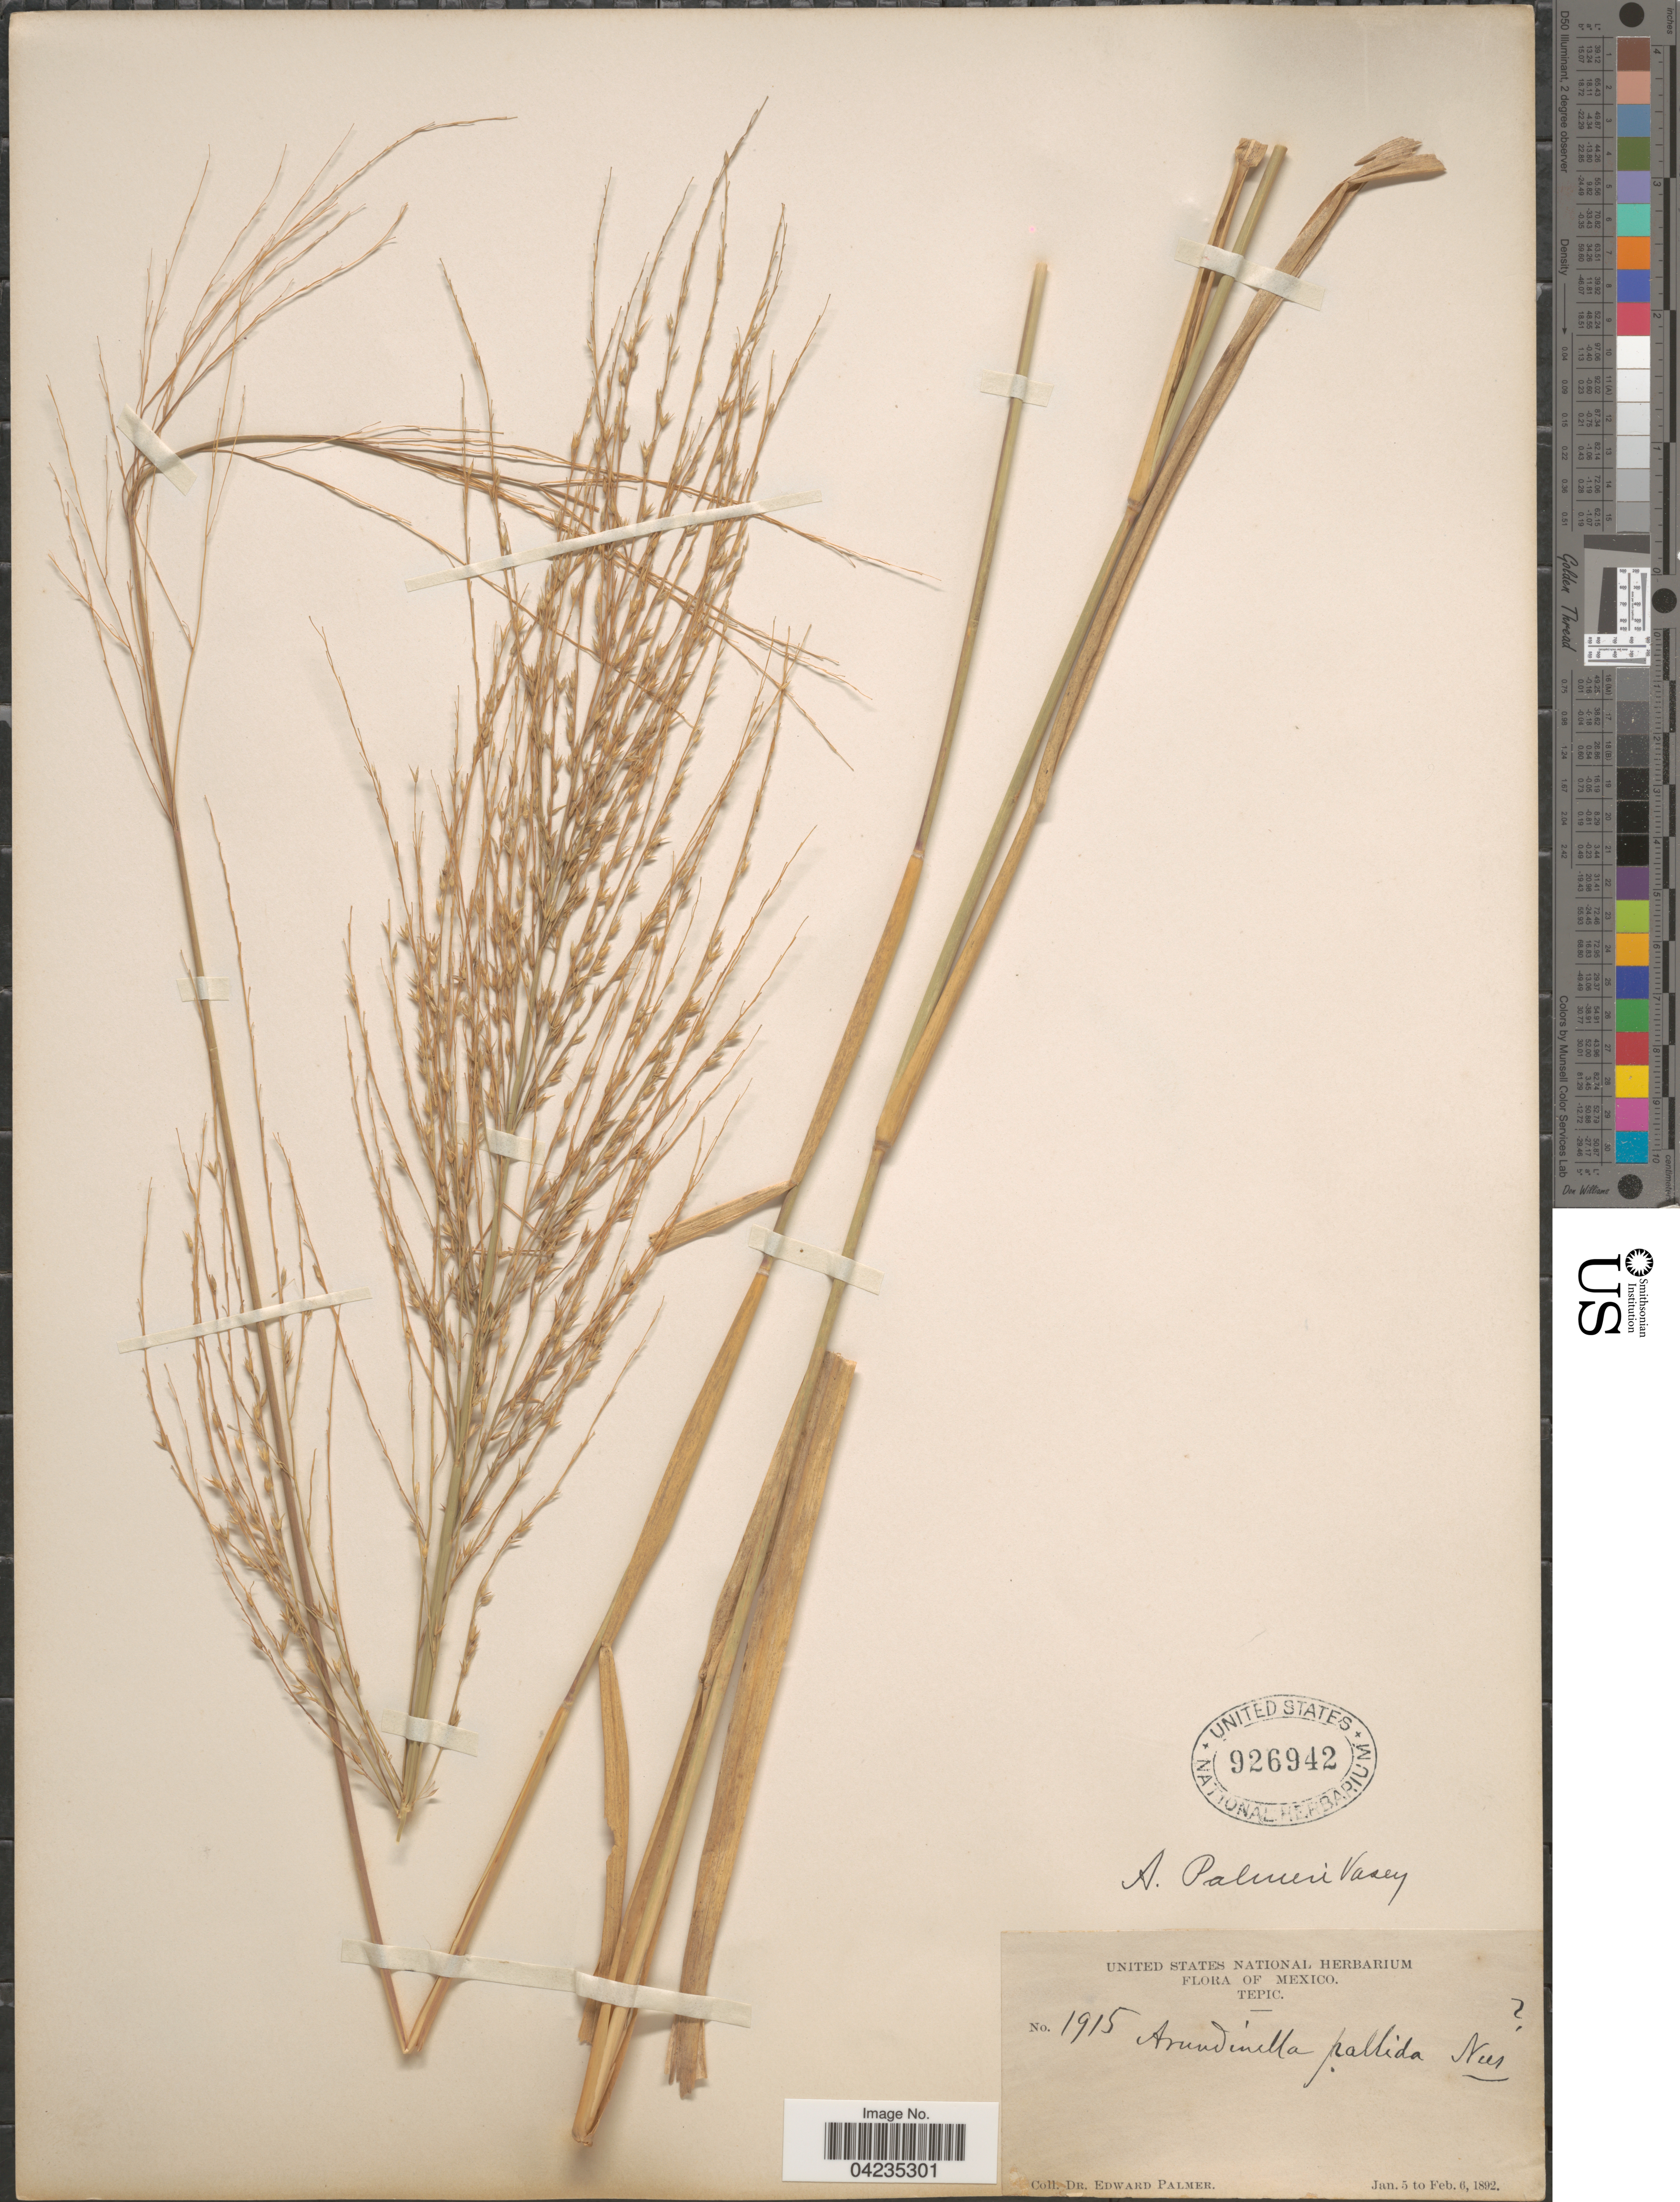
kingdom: Plantae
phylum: Tracheophyta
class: Liliopsida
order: Poales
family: Poaceae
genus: Arundinella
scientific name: Arundinella hispida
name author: (Humb. & Bonpl. ex Willd.) Kuntze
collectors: E. Palmer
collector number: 1915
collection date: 1892-01-05/1892-02-06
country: Mexico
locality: Tepic.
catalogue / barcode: US 926942